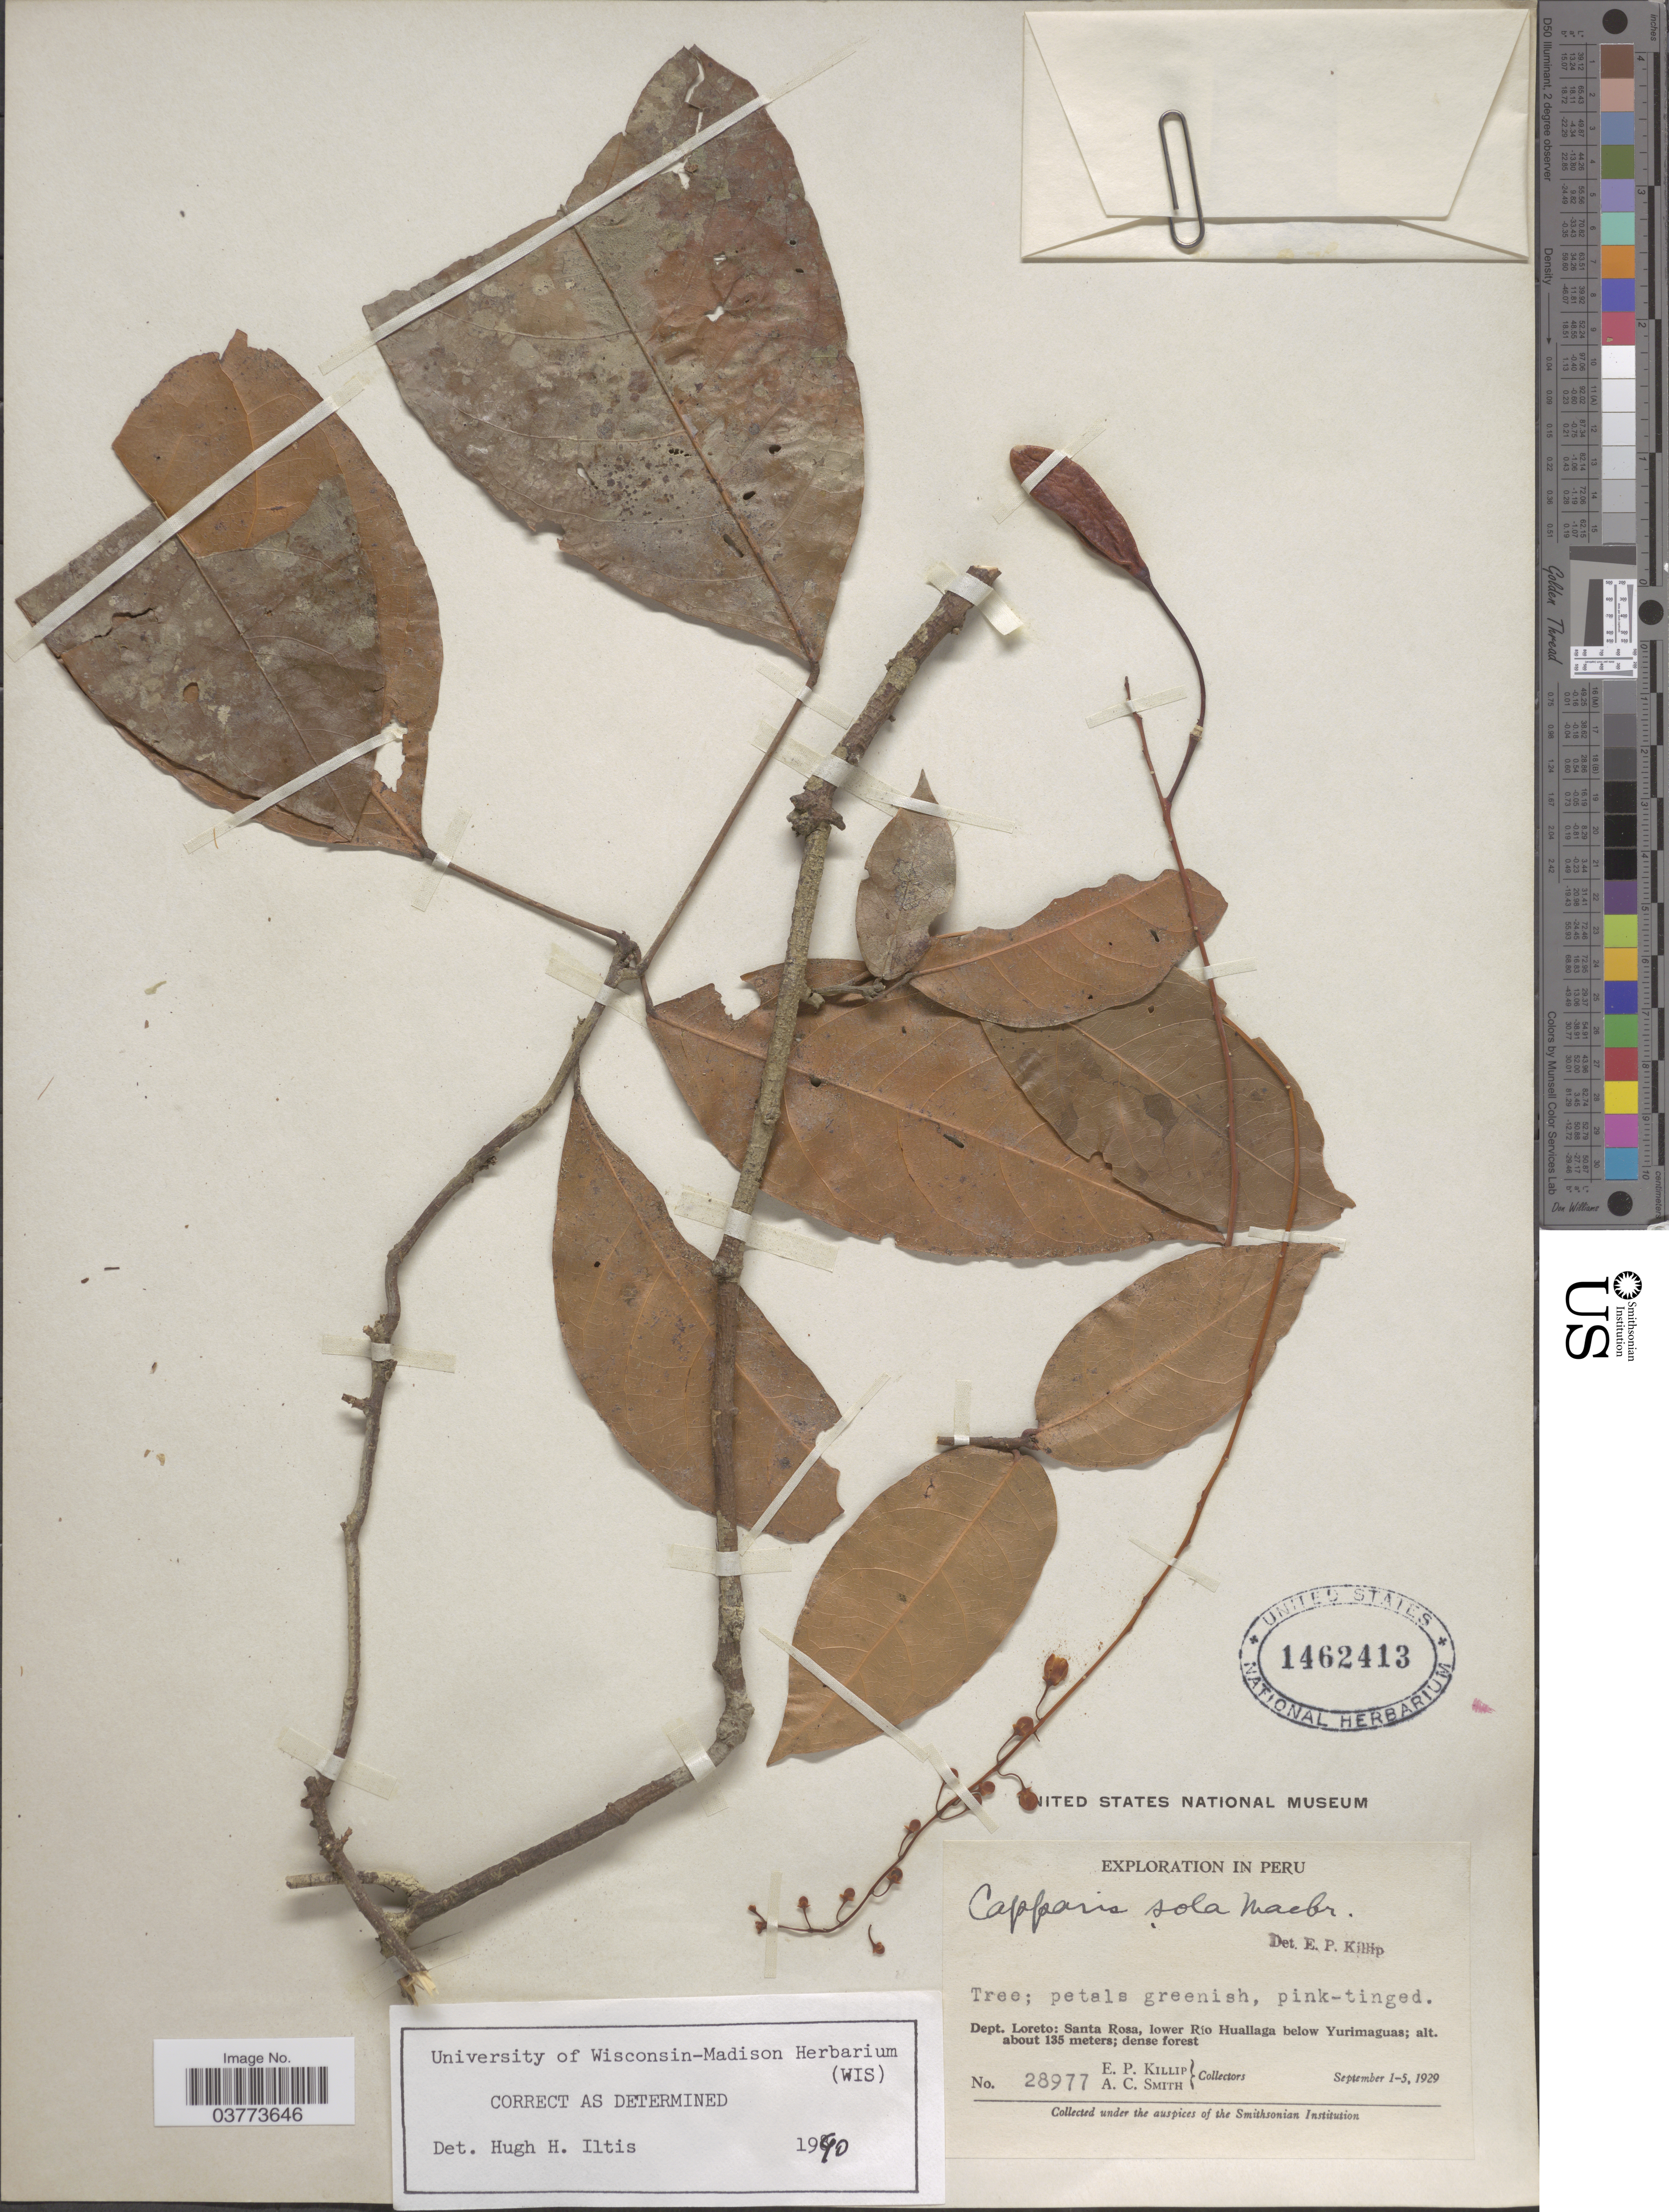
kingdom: Plantae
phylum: Tracheophyta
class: Magnoliopsida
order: Brassicales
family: Capparaceae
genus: Capparidastrum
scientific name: Capparidastrum sola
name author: (J.F. Macbr.) Iltis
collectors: E. P. Killip & A. C. Smith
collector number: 28977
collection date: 1929-09-01/1929-09-05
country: Peru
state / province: Loreto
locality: Dept. Loreto: Santa Rosa, lower Rio Huallaga below Yurimaguas.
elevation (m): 135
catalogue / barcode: US 1462413